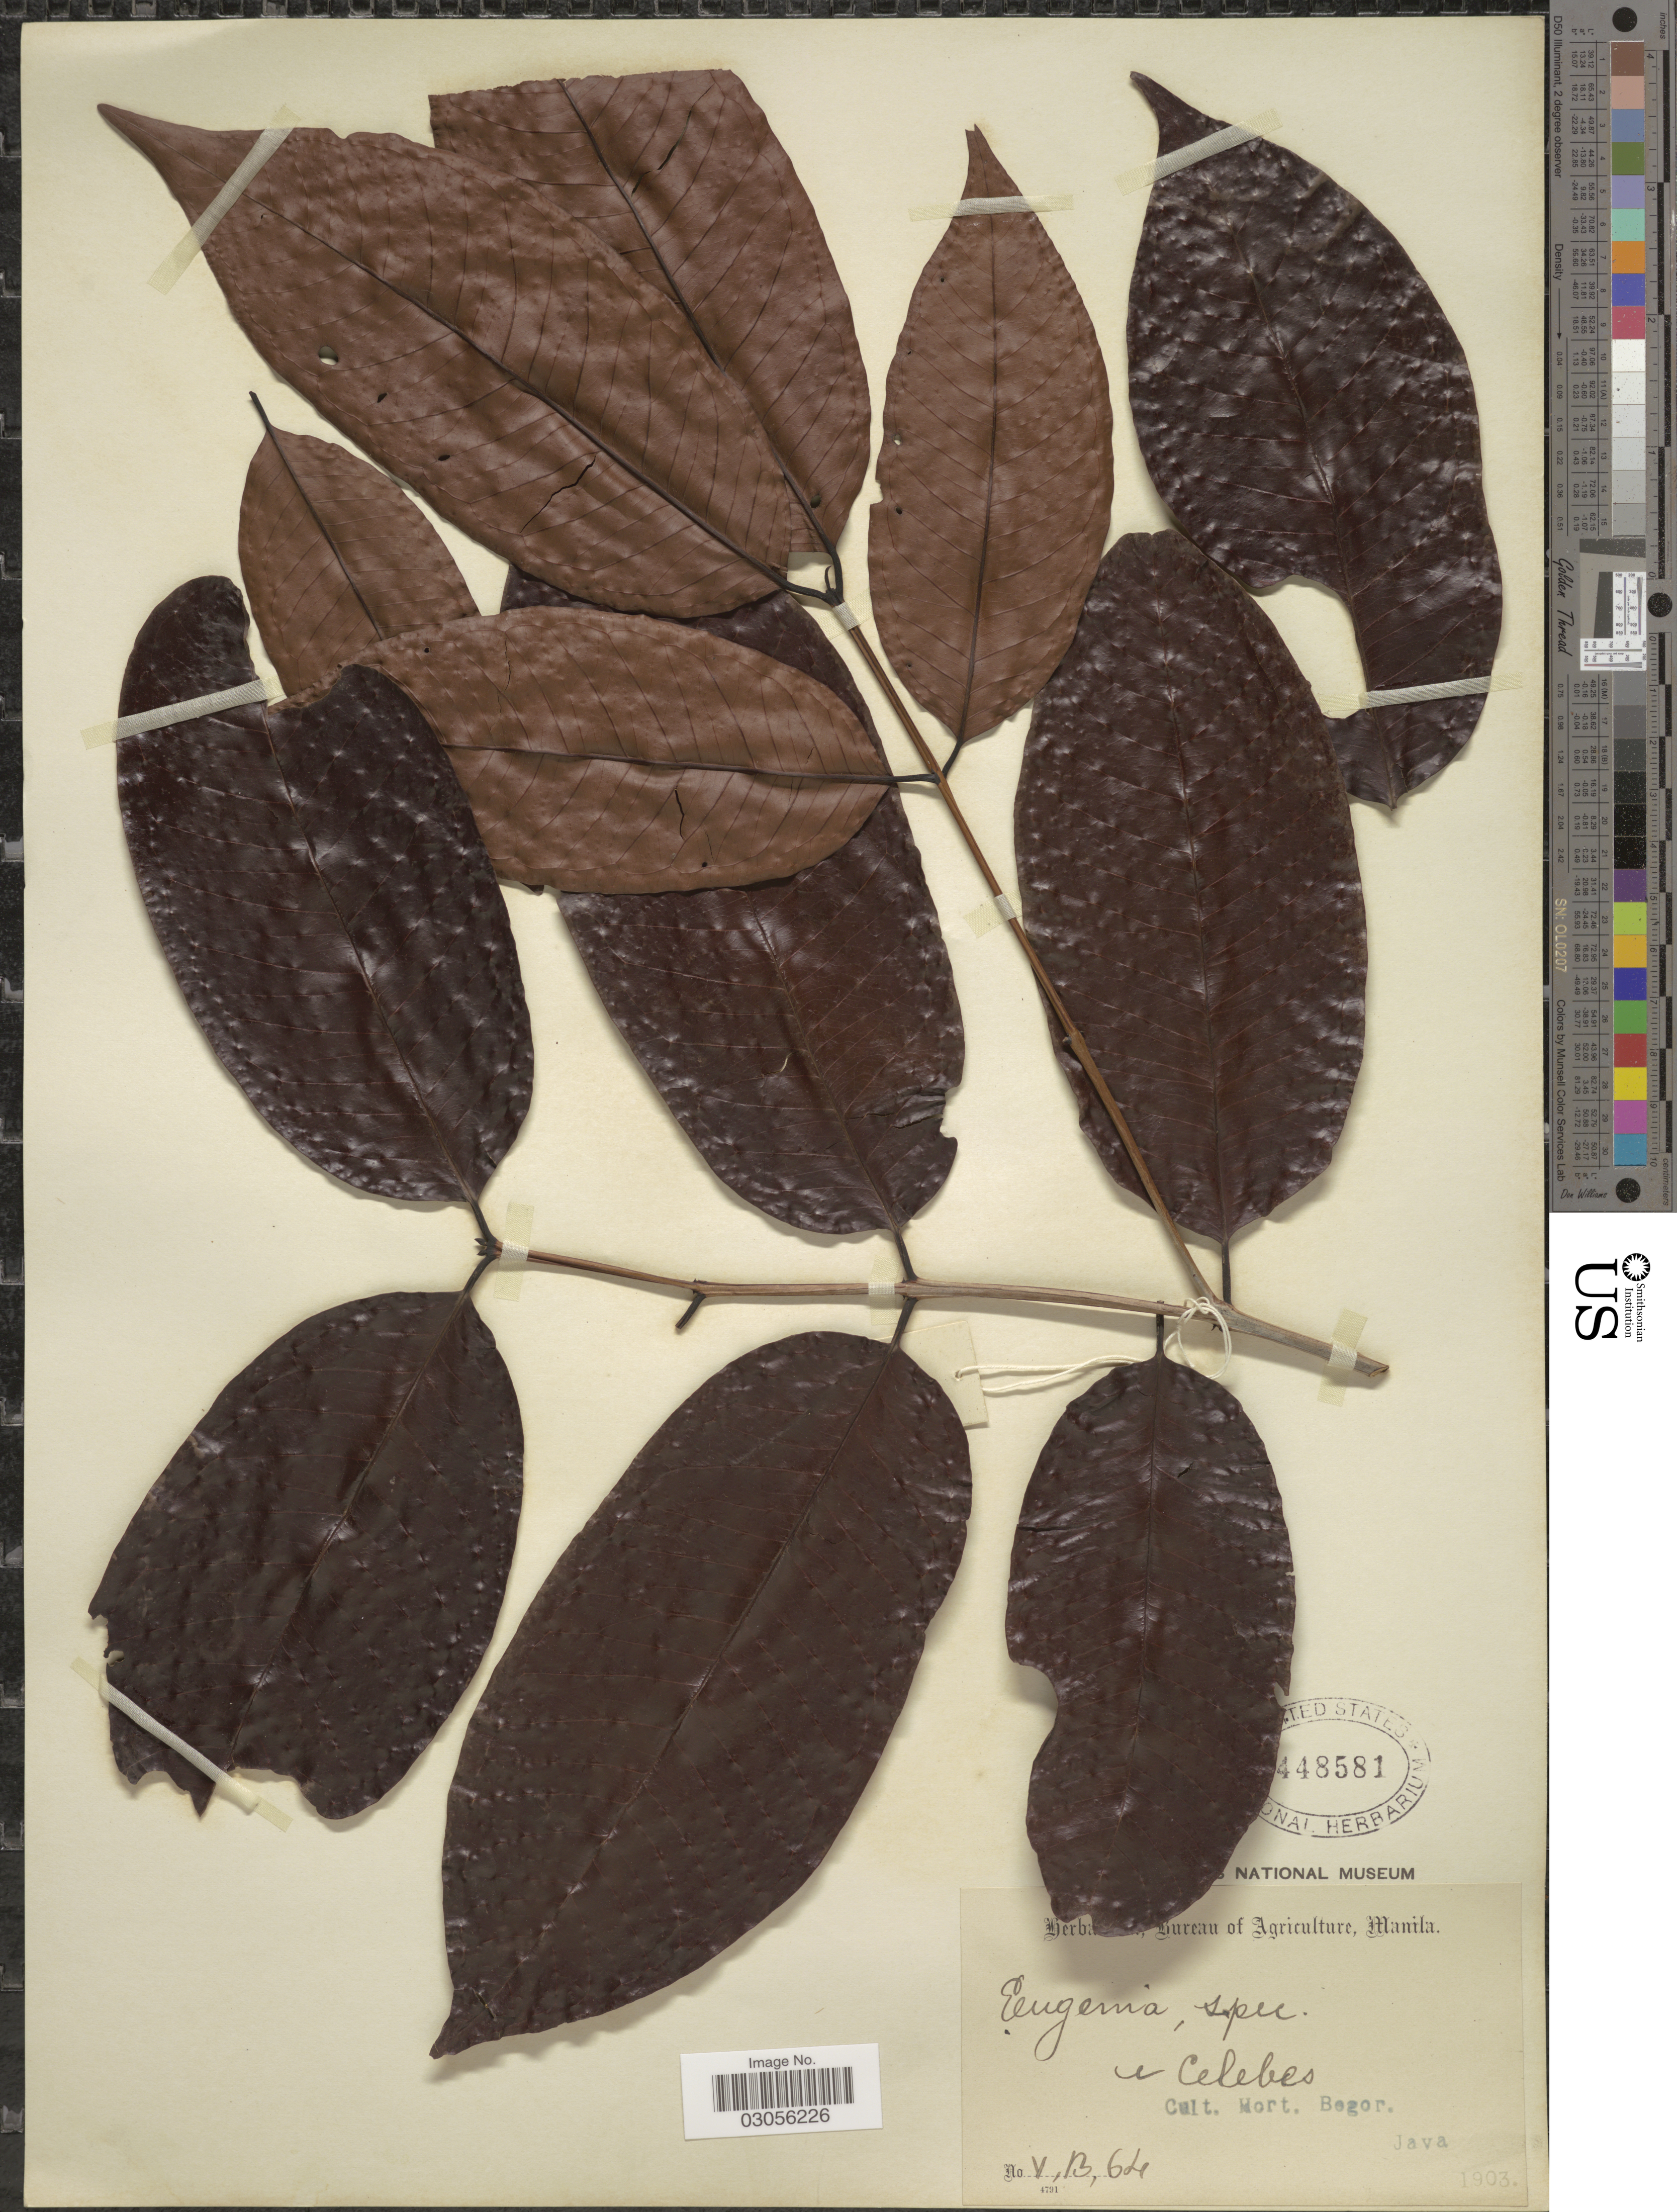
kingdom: Plantae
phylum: Tracheophyta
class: Magnoliopsida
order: Myrtales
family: Myrtaceae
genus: Eugenia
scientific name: Eugenia sp.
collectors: Ex herb. Bureau of Agriculture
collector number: V,B,64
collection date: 1903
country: Indonesia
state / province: Java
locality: E Celebes. Cult. Hort. Bogor. Java.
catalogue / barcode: US 448581